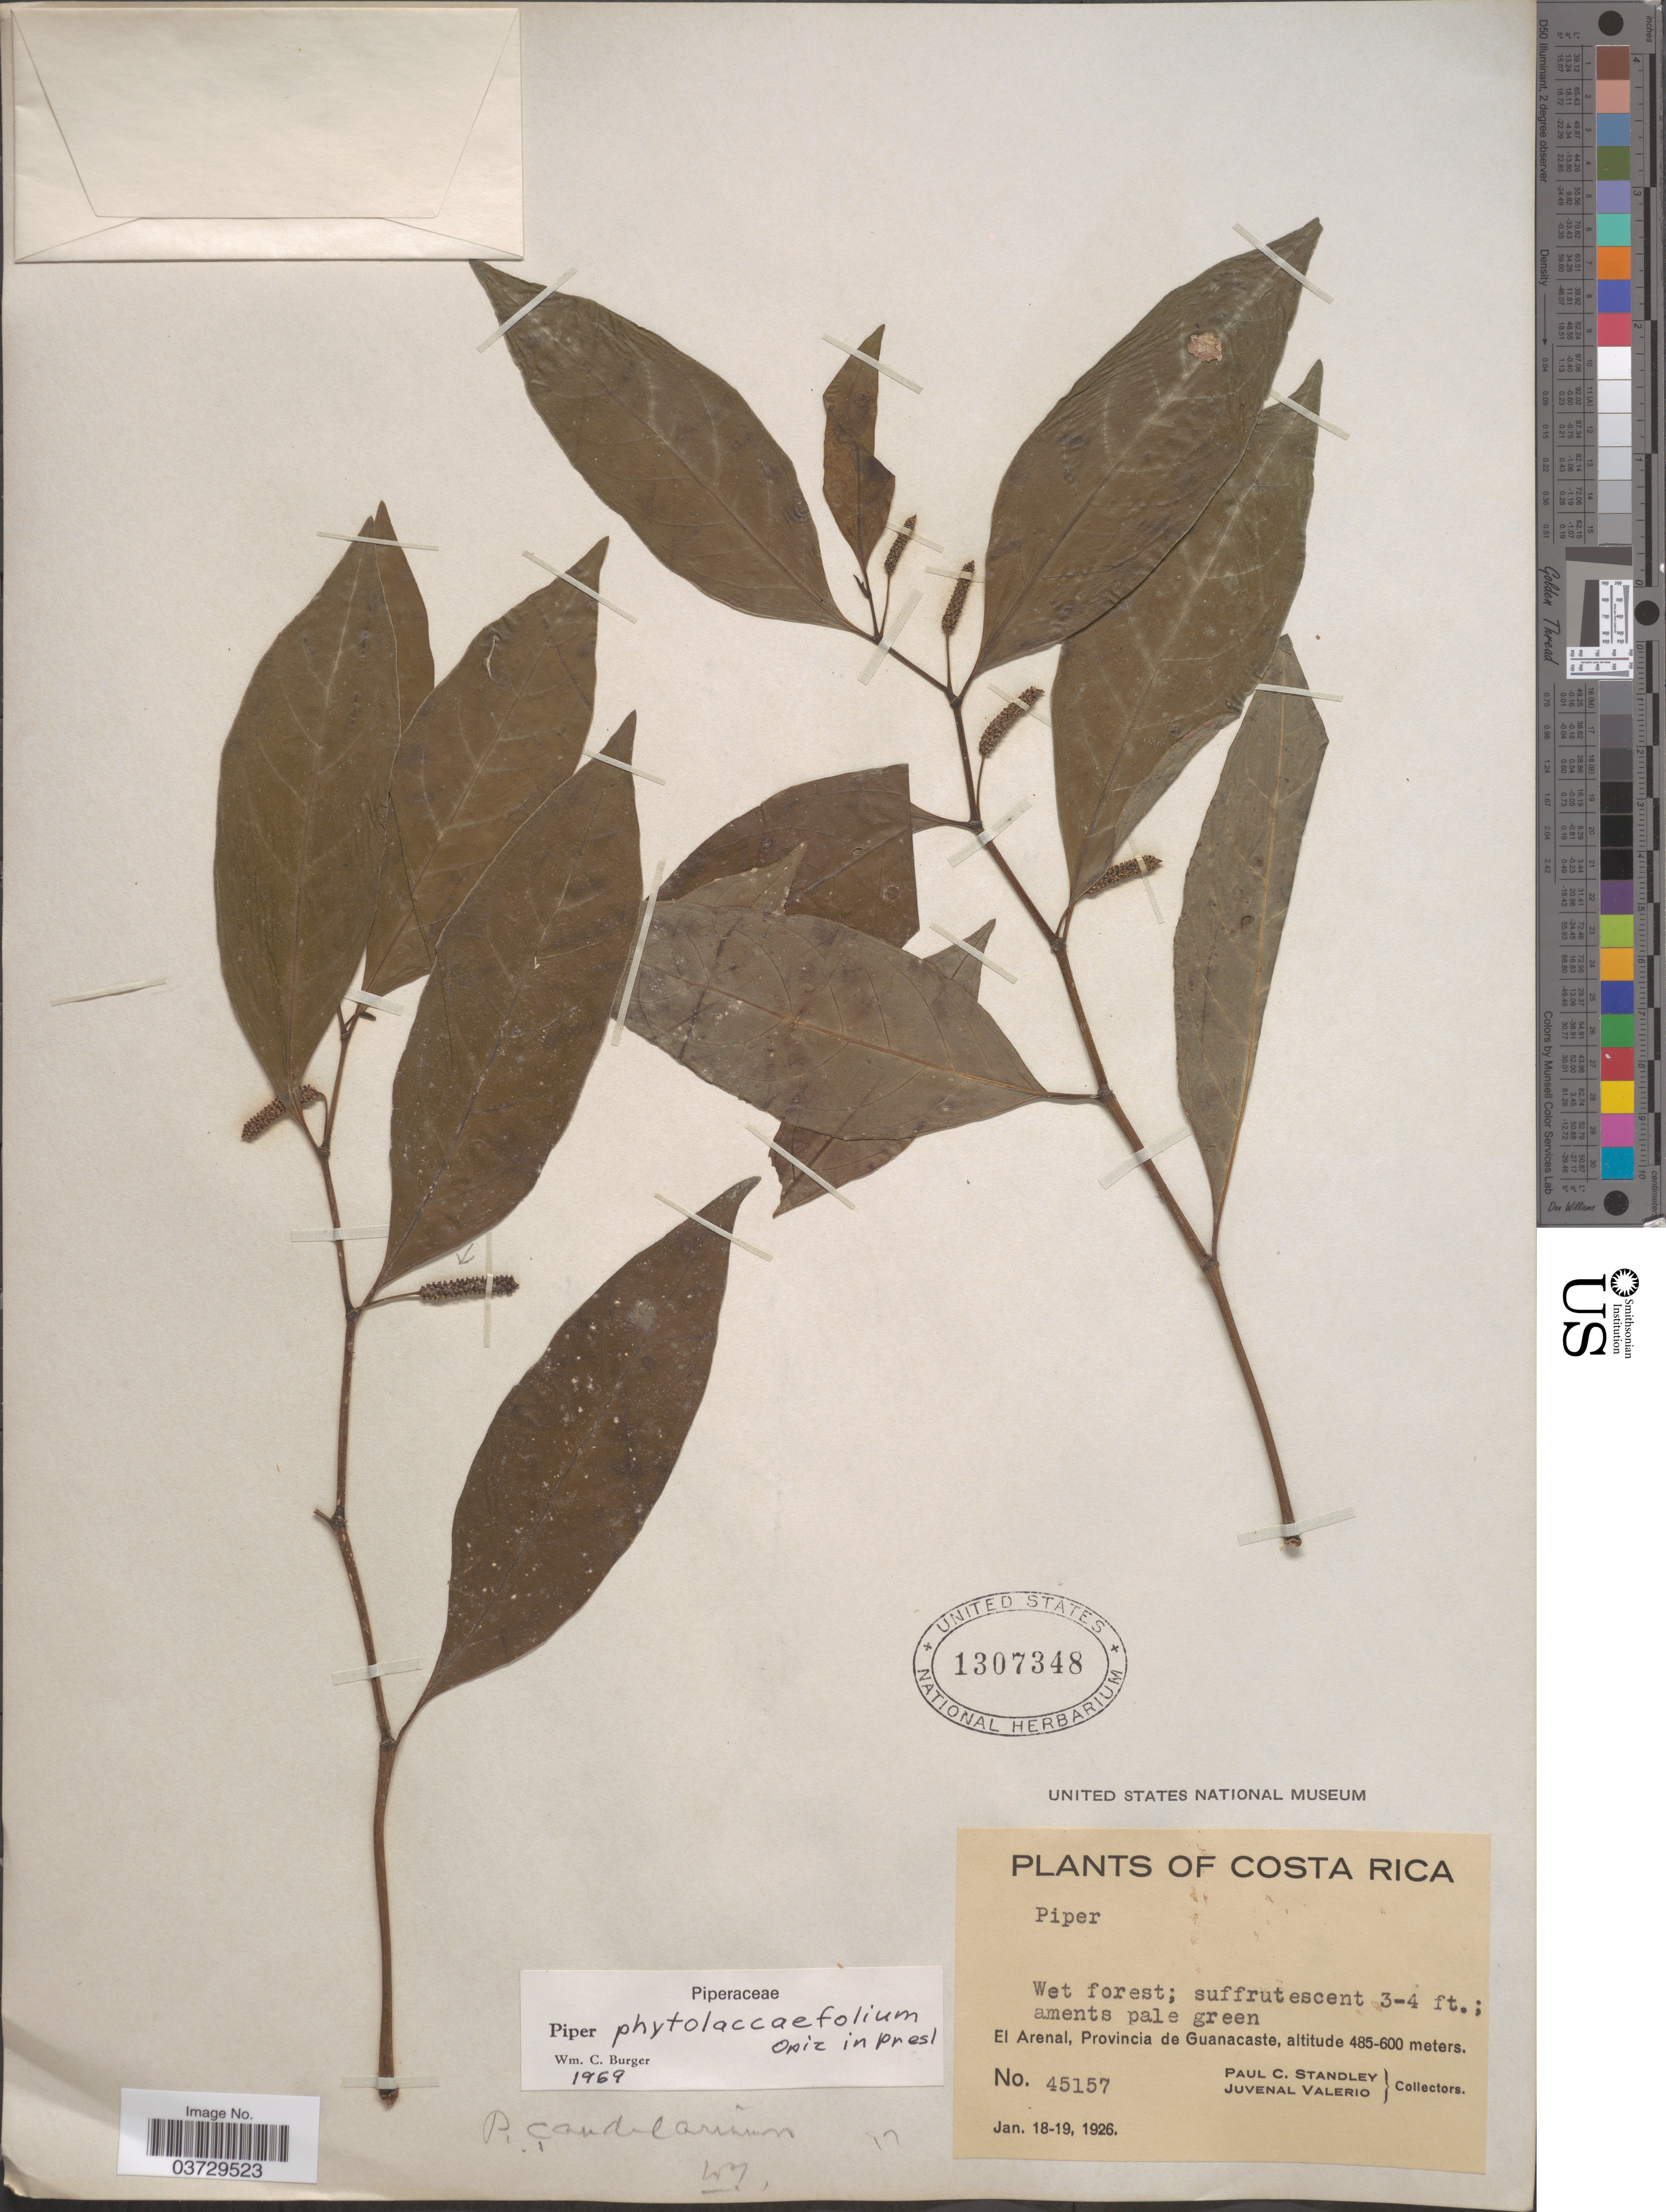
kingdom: Plantae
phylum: Tracheophyta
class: Magnoliopsida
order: Piperales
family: Piperaceae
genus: Piper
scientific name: Piper phytolaccifolium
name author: Opiz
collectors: P. C. Standley & J. Valerio R.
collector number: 45157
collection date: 1926-01-18/1926-01-19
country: Costa Rica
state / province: Guanacaste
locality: El Arenal.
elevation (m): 485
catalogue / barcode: US 1307348